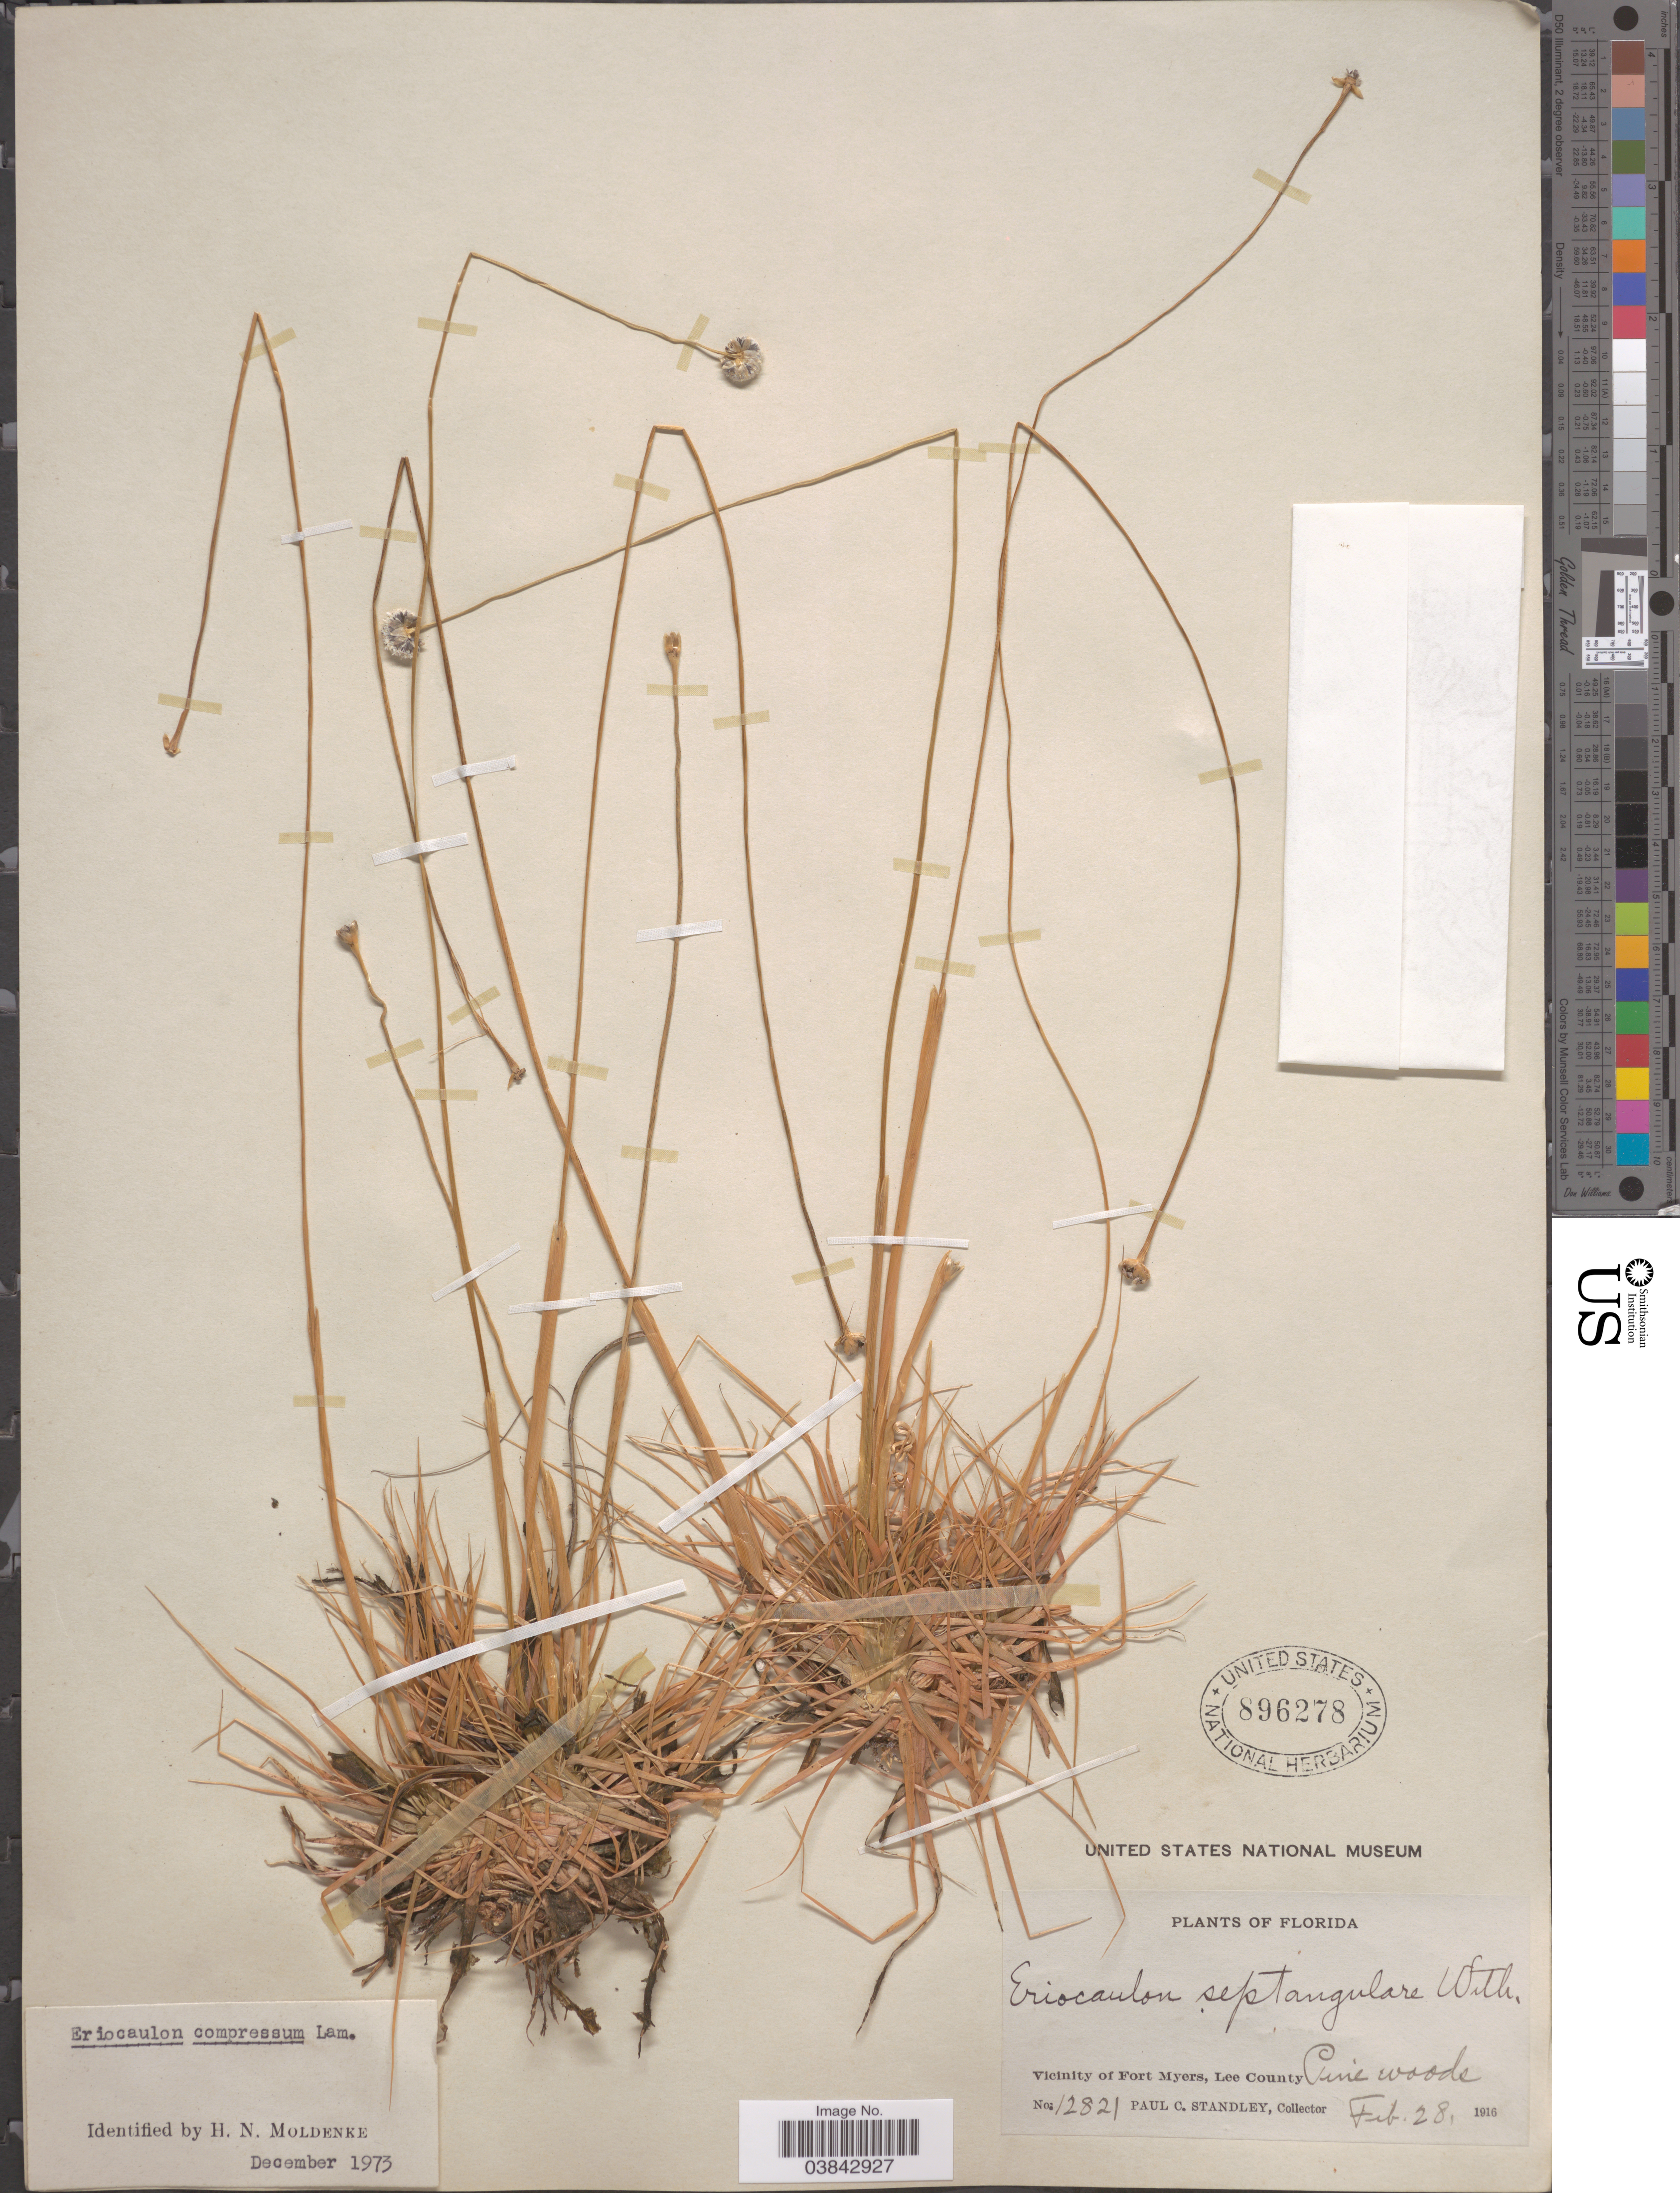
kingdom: Plantae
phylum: Tracheophyta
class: Liliopsida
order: Poales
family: Eriocaulaceae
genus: Eriocaulon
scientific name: Eriocaulon compressum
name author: Lam.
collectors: P. C. Standley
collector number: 12821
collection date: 1916-02-28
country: United States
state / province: Florida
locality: Vicinity of Fort Myers, Lee County.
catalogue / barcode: US 896278